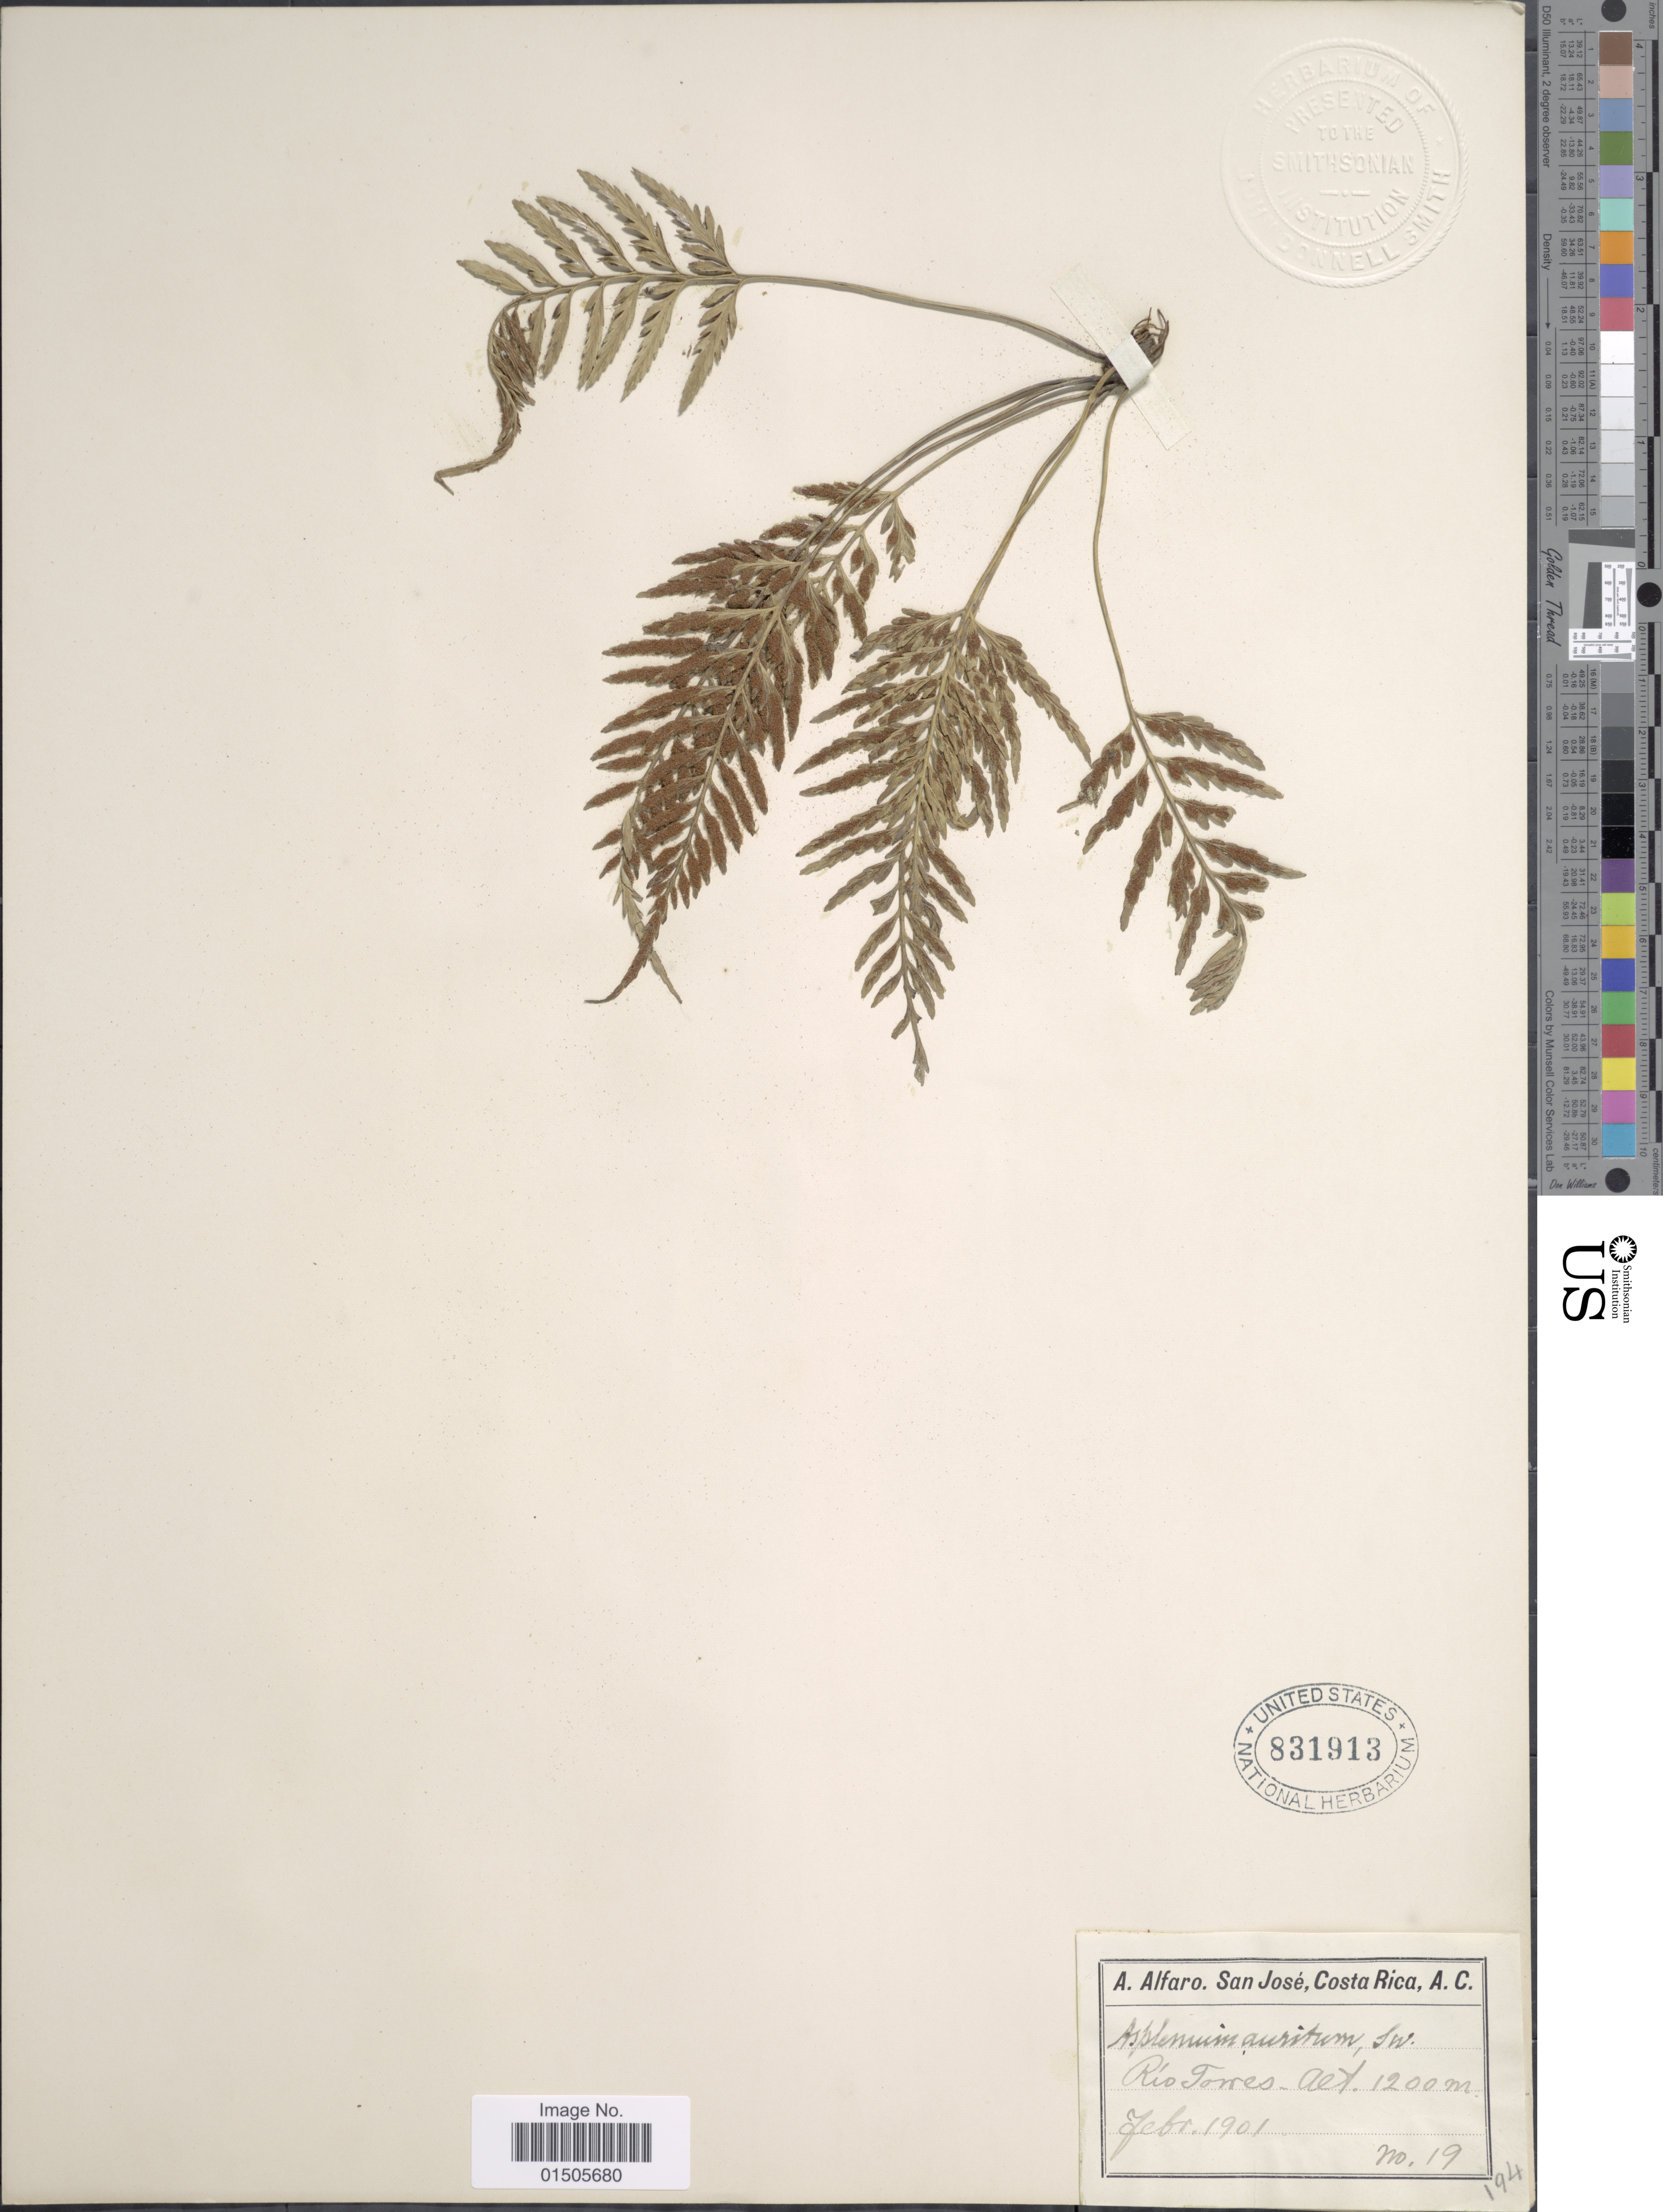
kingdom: Plantae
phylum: Tracheophyta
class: Polypodiopsida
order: Polypodiales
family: Aspleniaceae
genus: Asplenium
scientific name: Asplenium auritum var. intermedium ined.?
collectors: A. Alfaro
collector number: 19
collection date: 1901-02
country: Costa Rica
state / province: San José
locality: Rio Torres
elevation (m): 1200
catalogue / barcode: US 831913